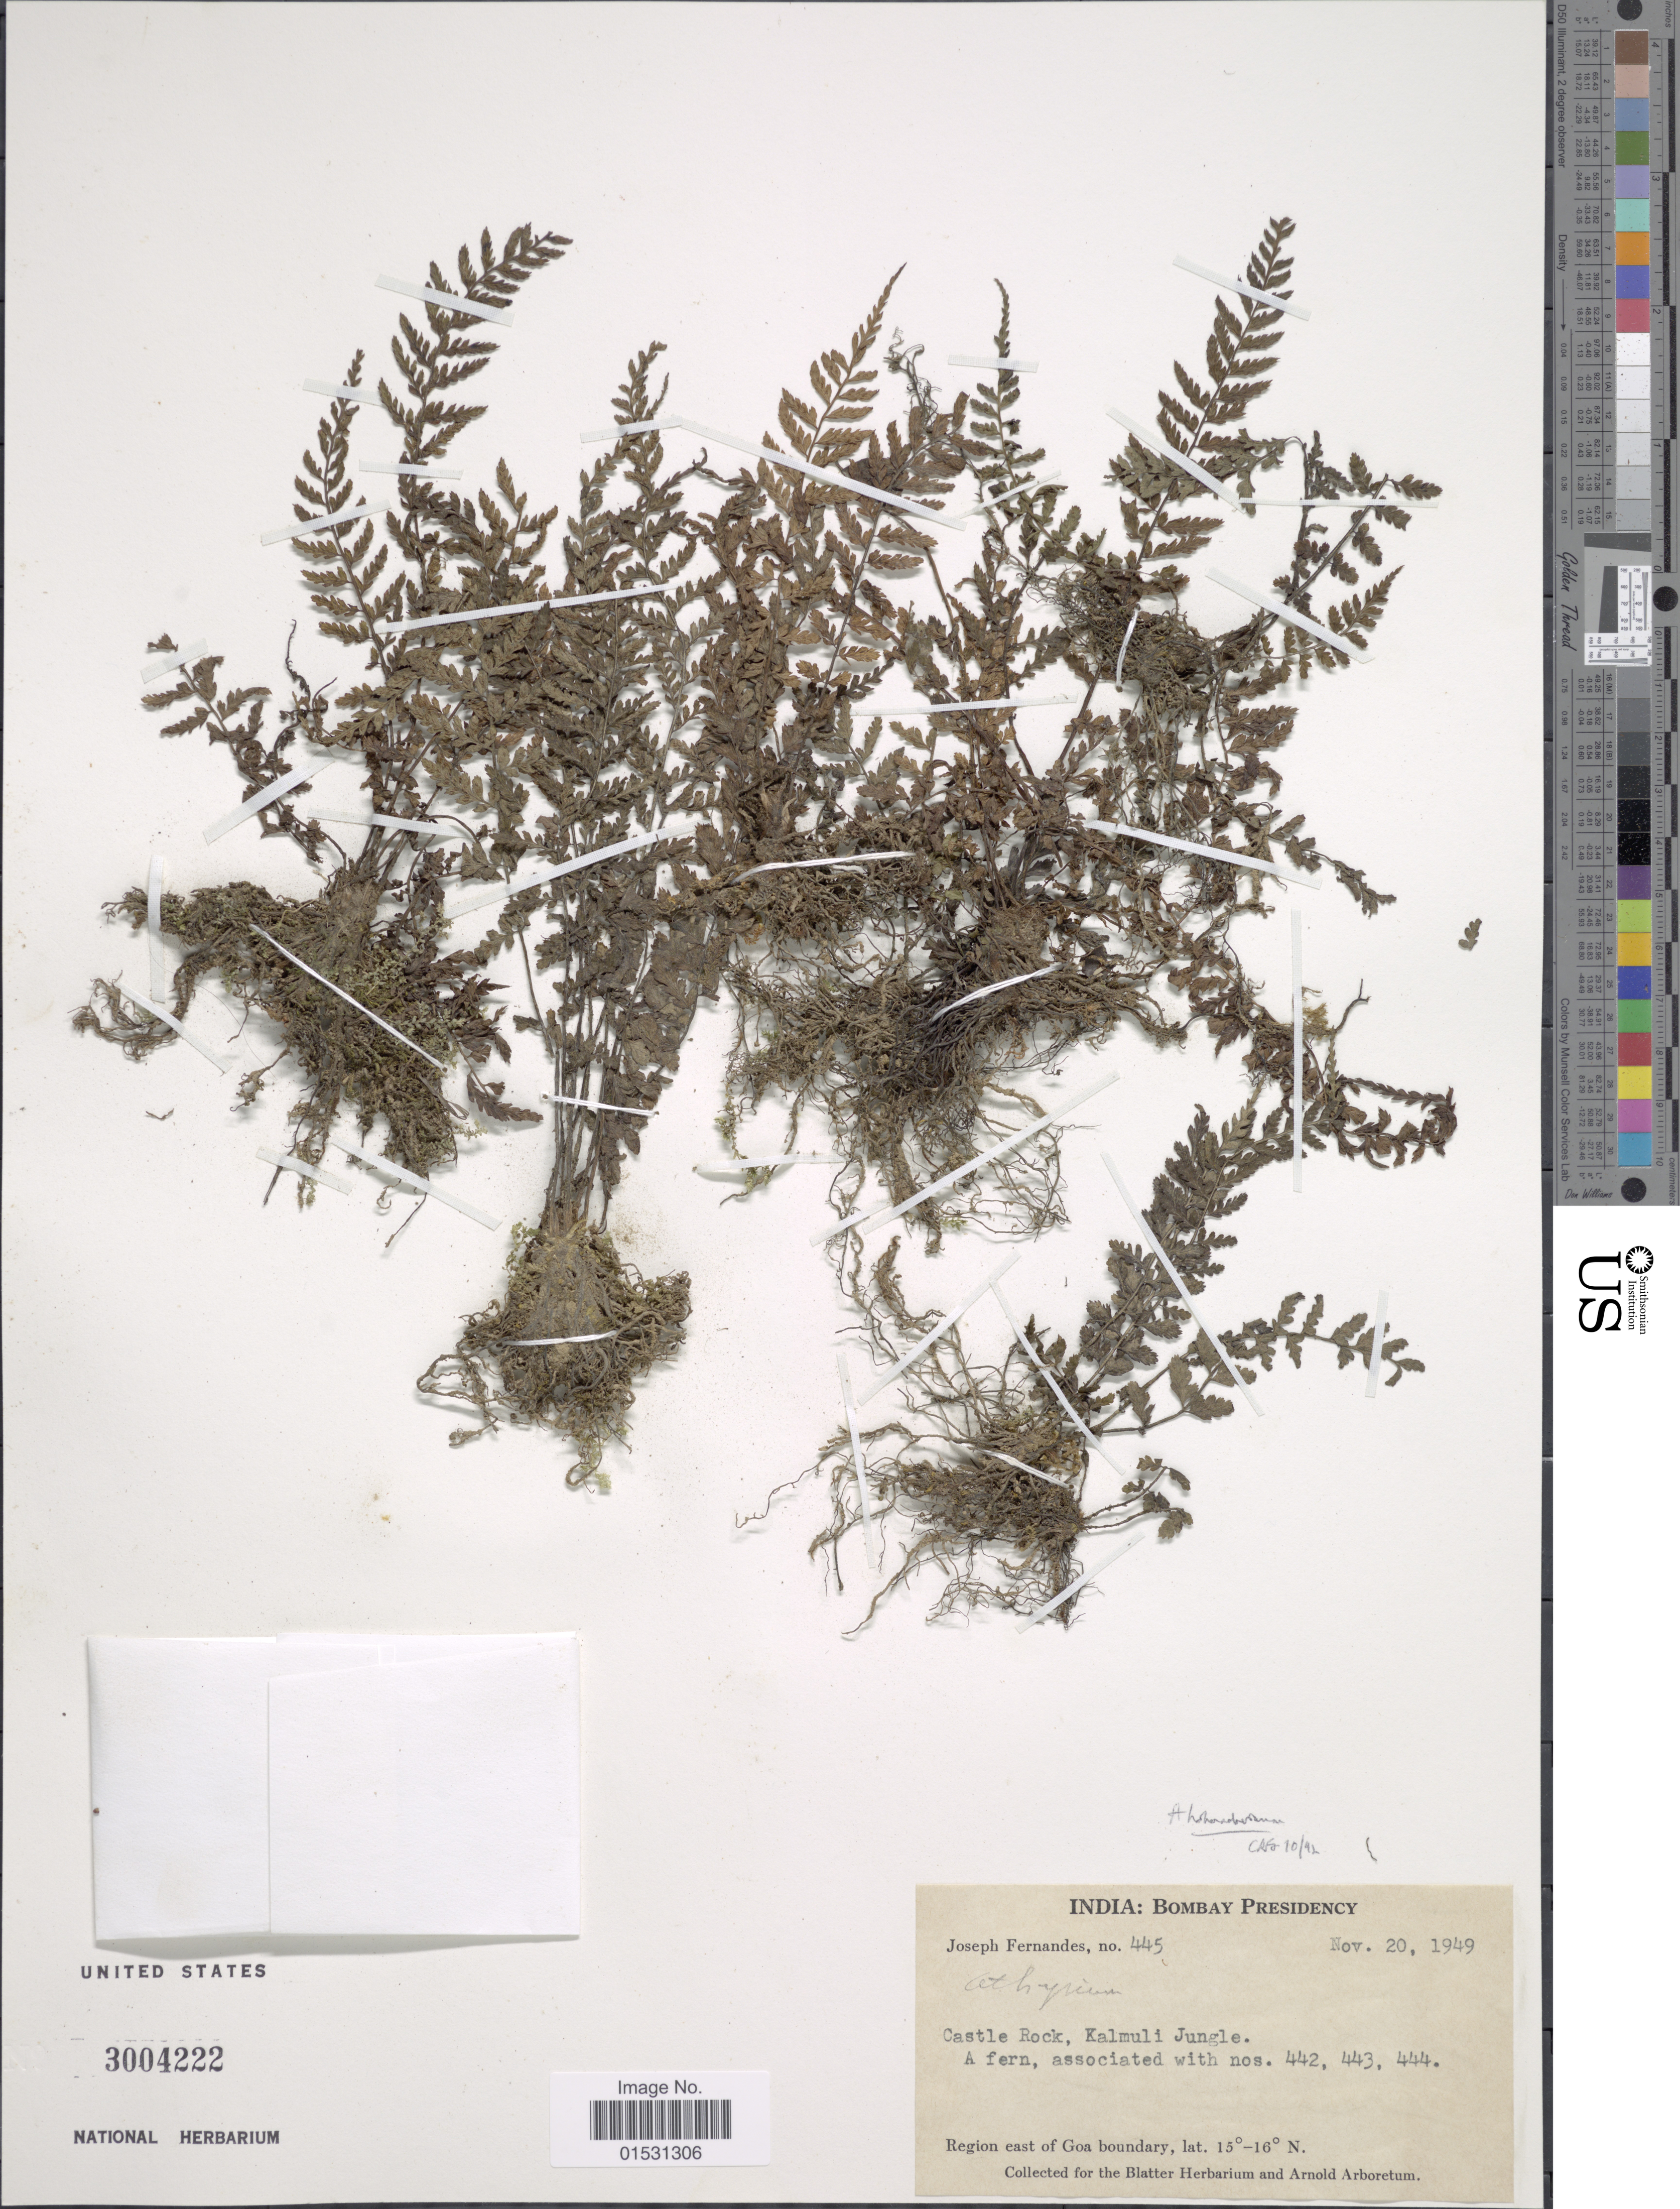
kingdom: Plantae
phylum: Tracheophyta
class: Polypodiopsida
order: Polypodiales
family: Athyriaceae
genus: Athyrium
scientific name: Athyrium sp.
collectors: J. Fernandes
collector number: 445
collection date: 1949-11-20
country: India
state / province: Goa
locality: Bombay Presidency. Castle Rock, Kalmuli Jungle. Region east of Goa boundary.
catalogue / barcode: US 3004222